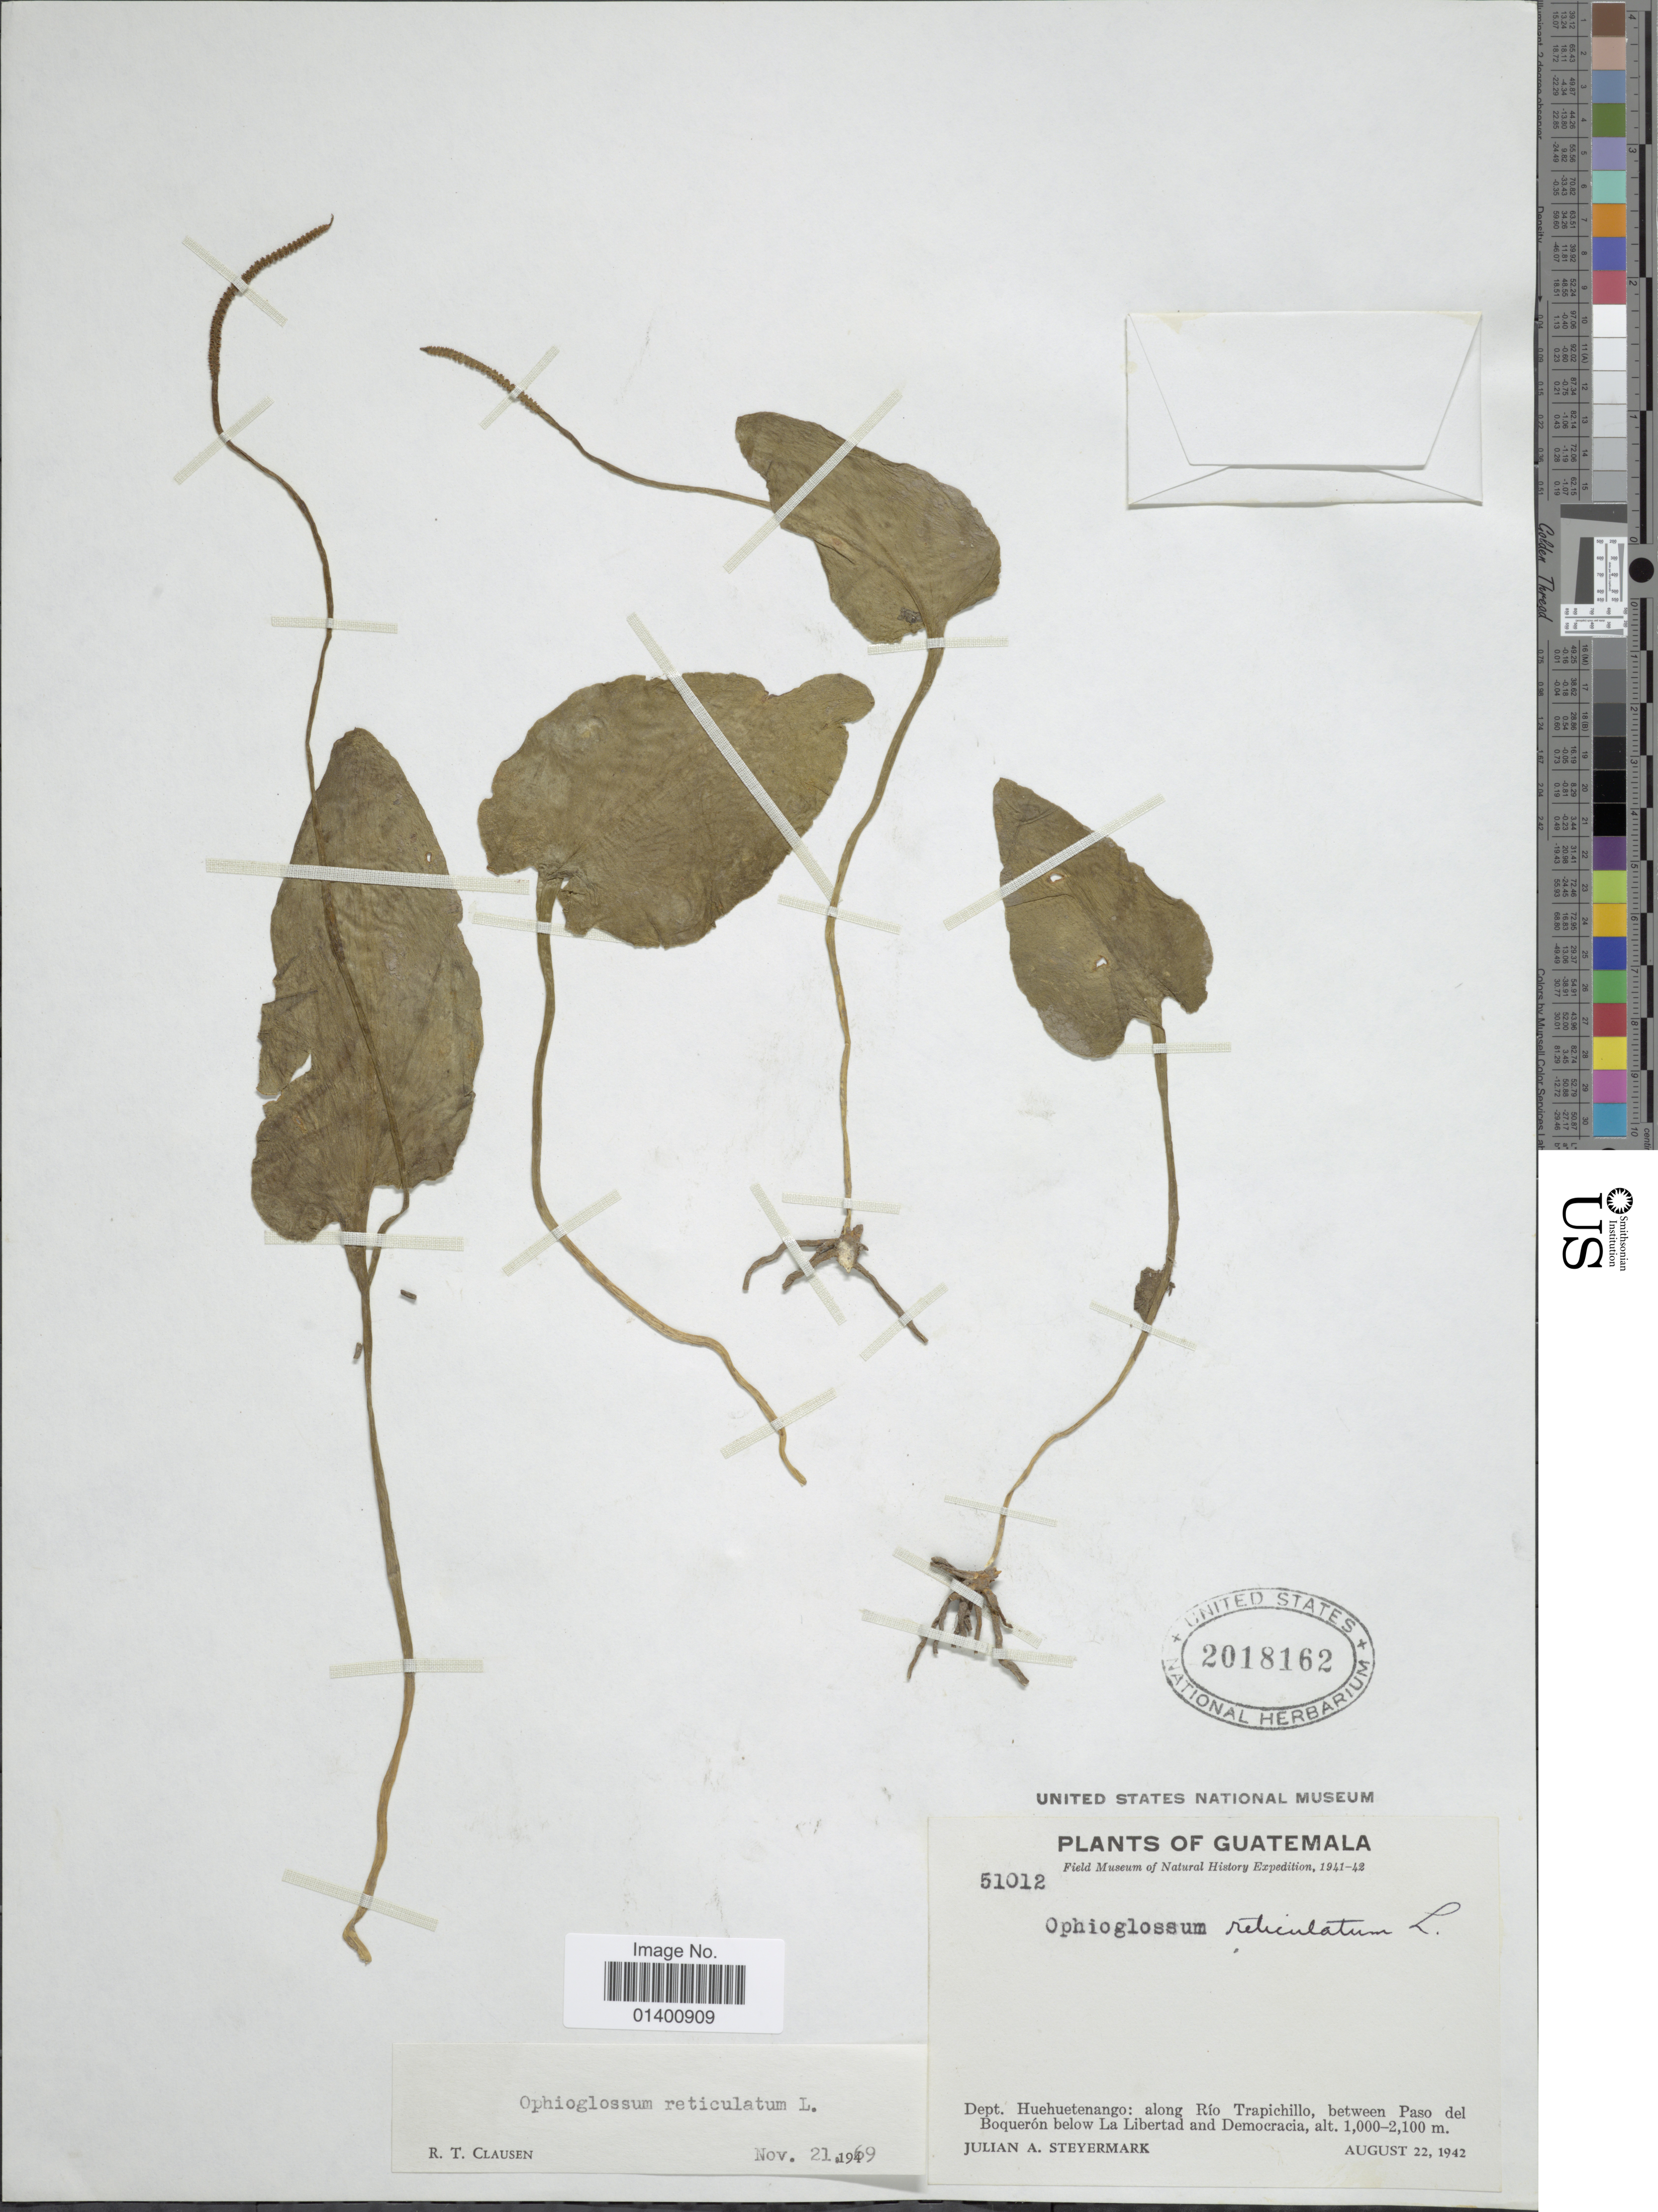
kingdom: Plantae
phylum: Tracheophyta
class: Polypodiopsida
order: Ophioglossales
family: Ophioglossaceae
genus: Ophioglossum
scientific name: Ophioglossum reticulatum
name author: L.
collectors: J. Steyermark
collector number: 51012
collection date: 1942-08-22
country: Guatemala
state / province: Huehuetenango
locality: Along Rio Trapichillo, between Paso del Boqueron below La Libertad and Democracia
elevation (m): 1000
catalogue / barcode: US 2018162